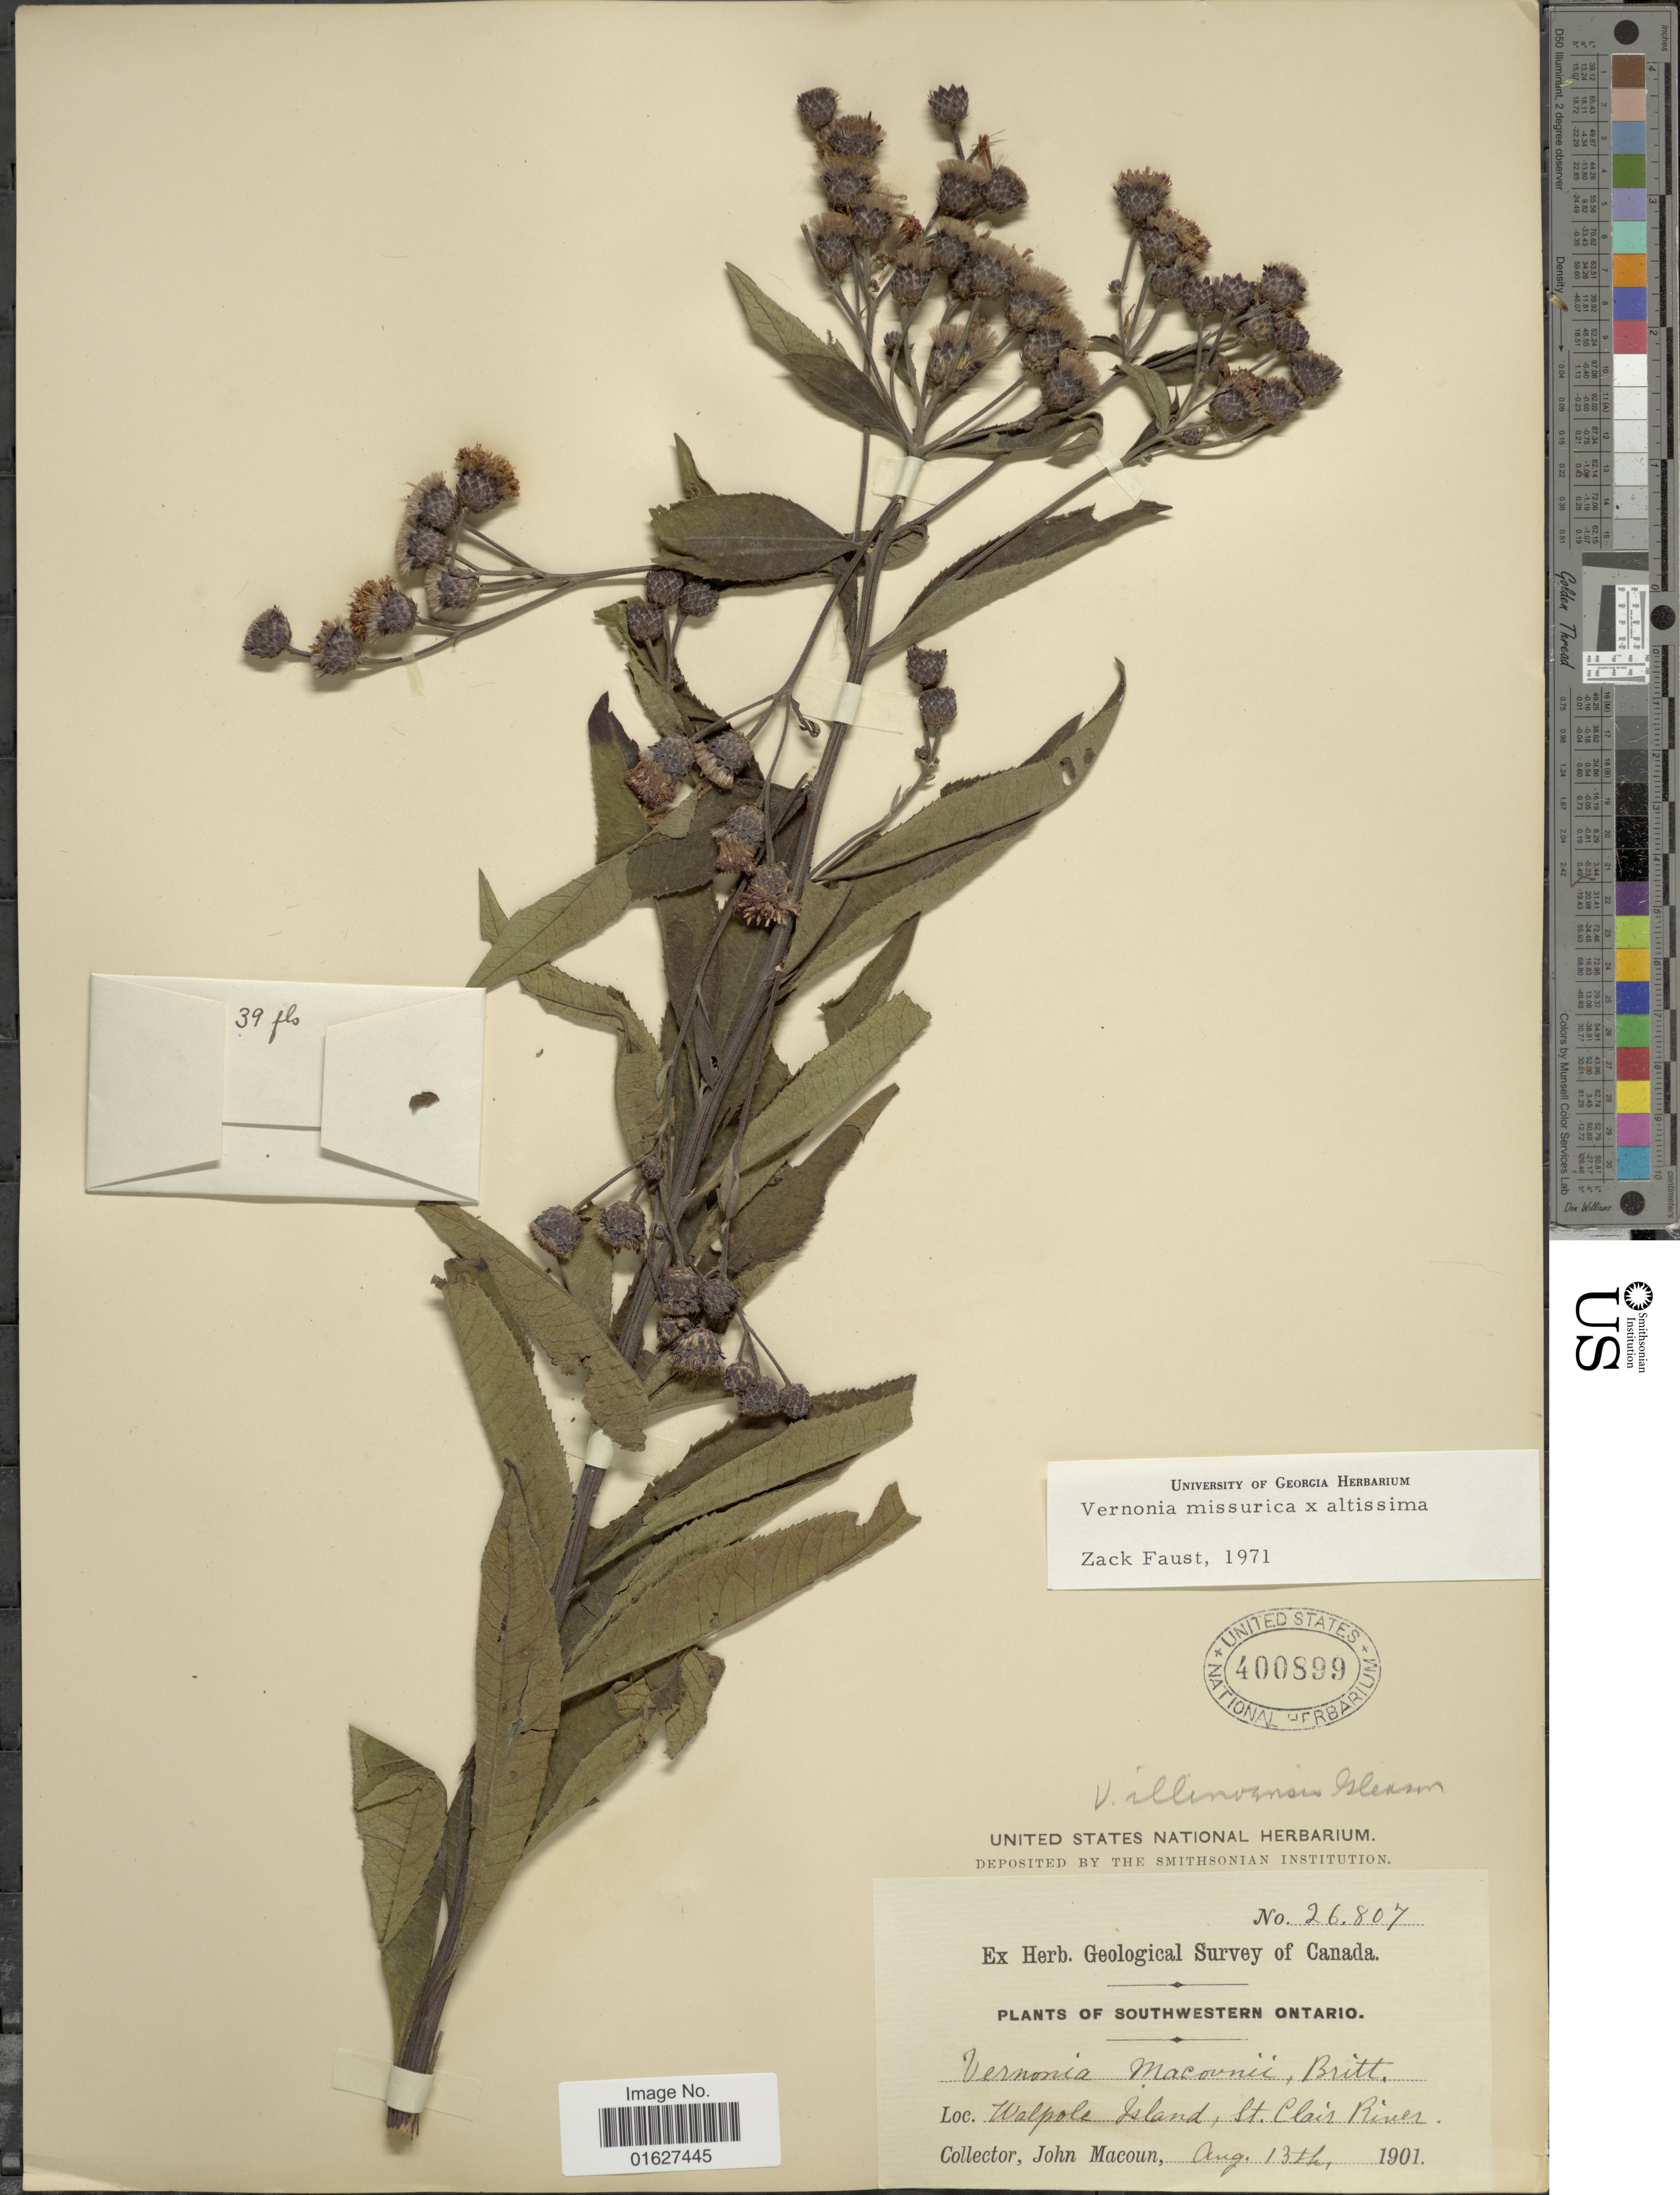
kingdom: Plantae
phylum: Tracheophyta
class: Magnoliopsida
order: Asterales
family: Asteraceae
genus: Vernonia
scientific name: Vernonia missurica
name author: Raf.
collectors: J. Macoun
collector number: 26807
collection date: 1901-08-13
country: Canada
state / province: Ontario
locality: Southwestern Ontario. Walpole Island, St. Clair River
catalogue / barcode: US 400899